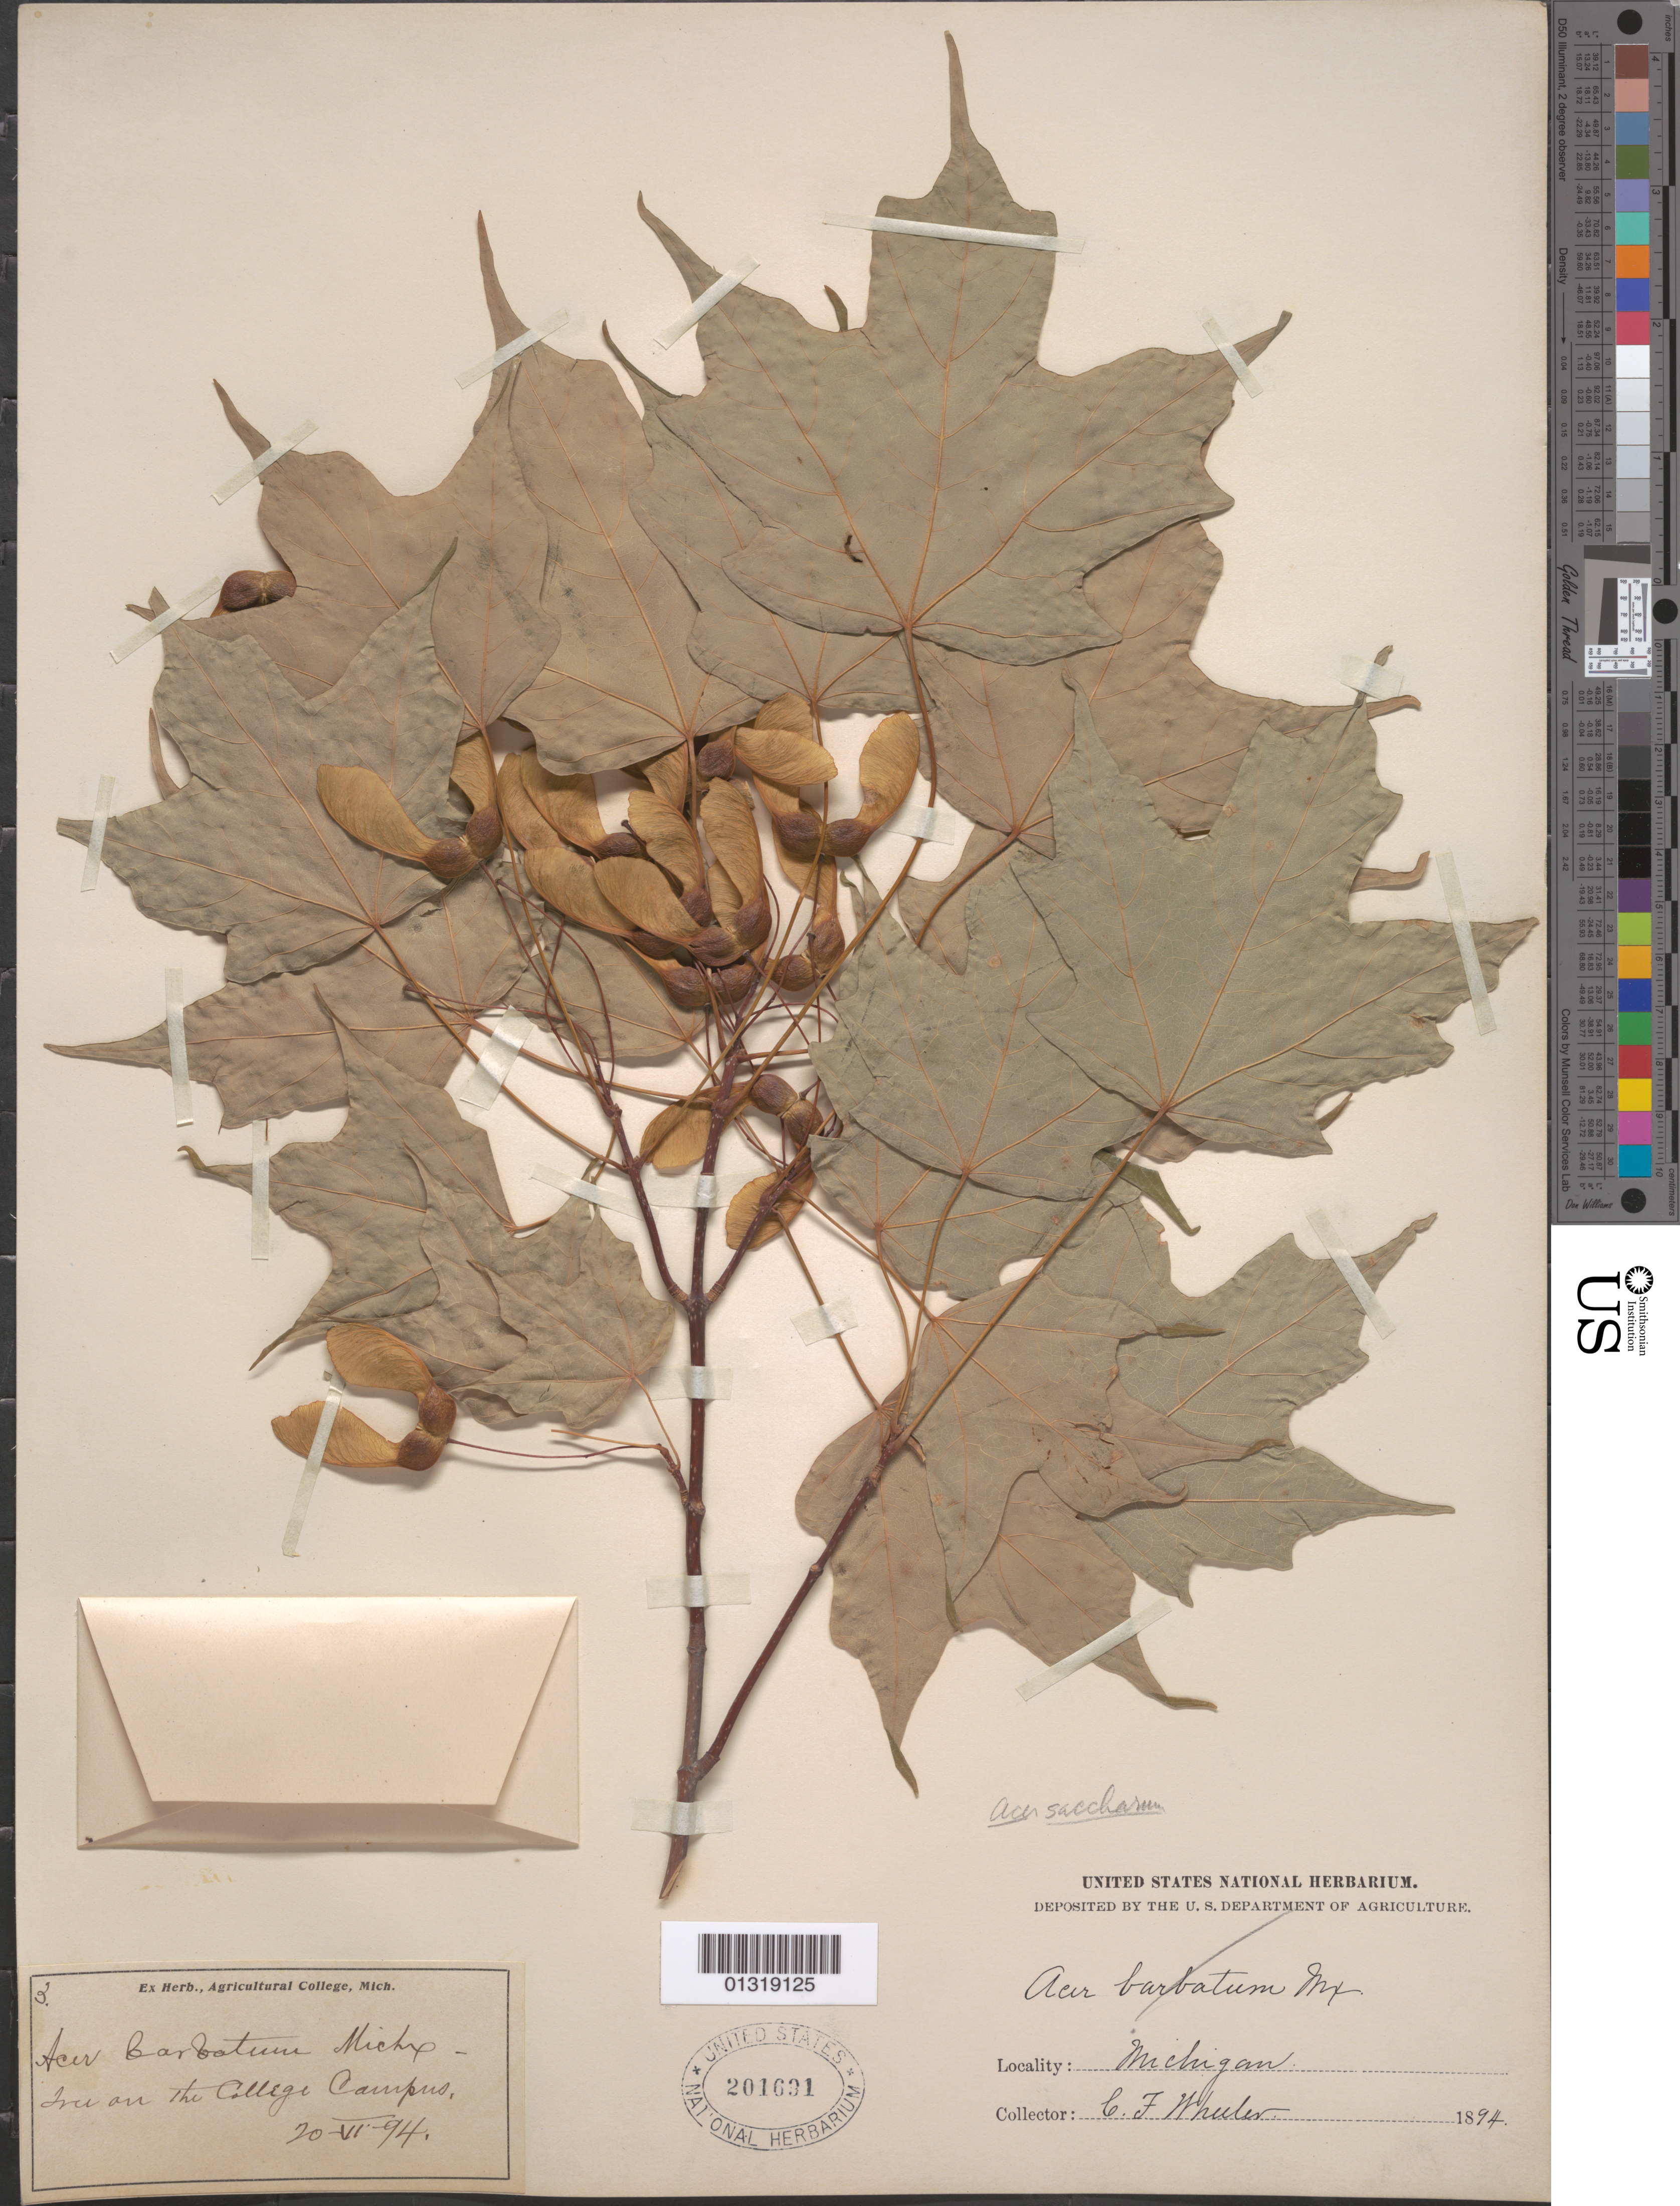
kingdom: Plantae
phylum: Tracheophyta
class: Magnoliopsida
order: Sapindales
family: Sapindaceae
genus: Acer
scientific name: Acer saccharum subsp. skutchii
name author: (Rehder) A.E. Murray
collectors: C. Wheeler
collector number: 3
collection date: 1894-06-20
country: United States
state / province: Michigan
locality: Agricultural College [East Lansing, MI?], on college campus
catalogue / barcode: US 201691